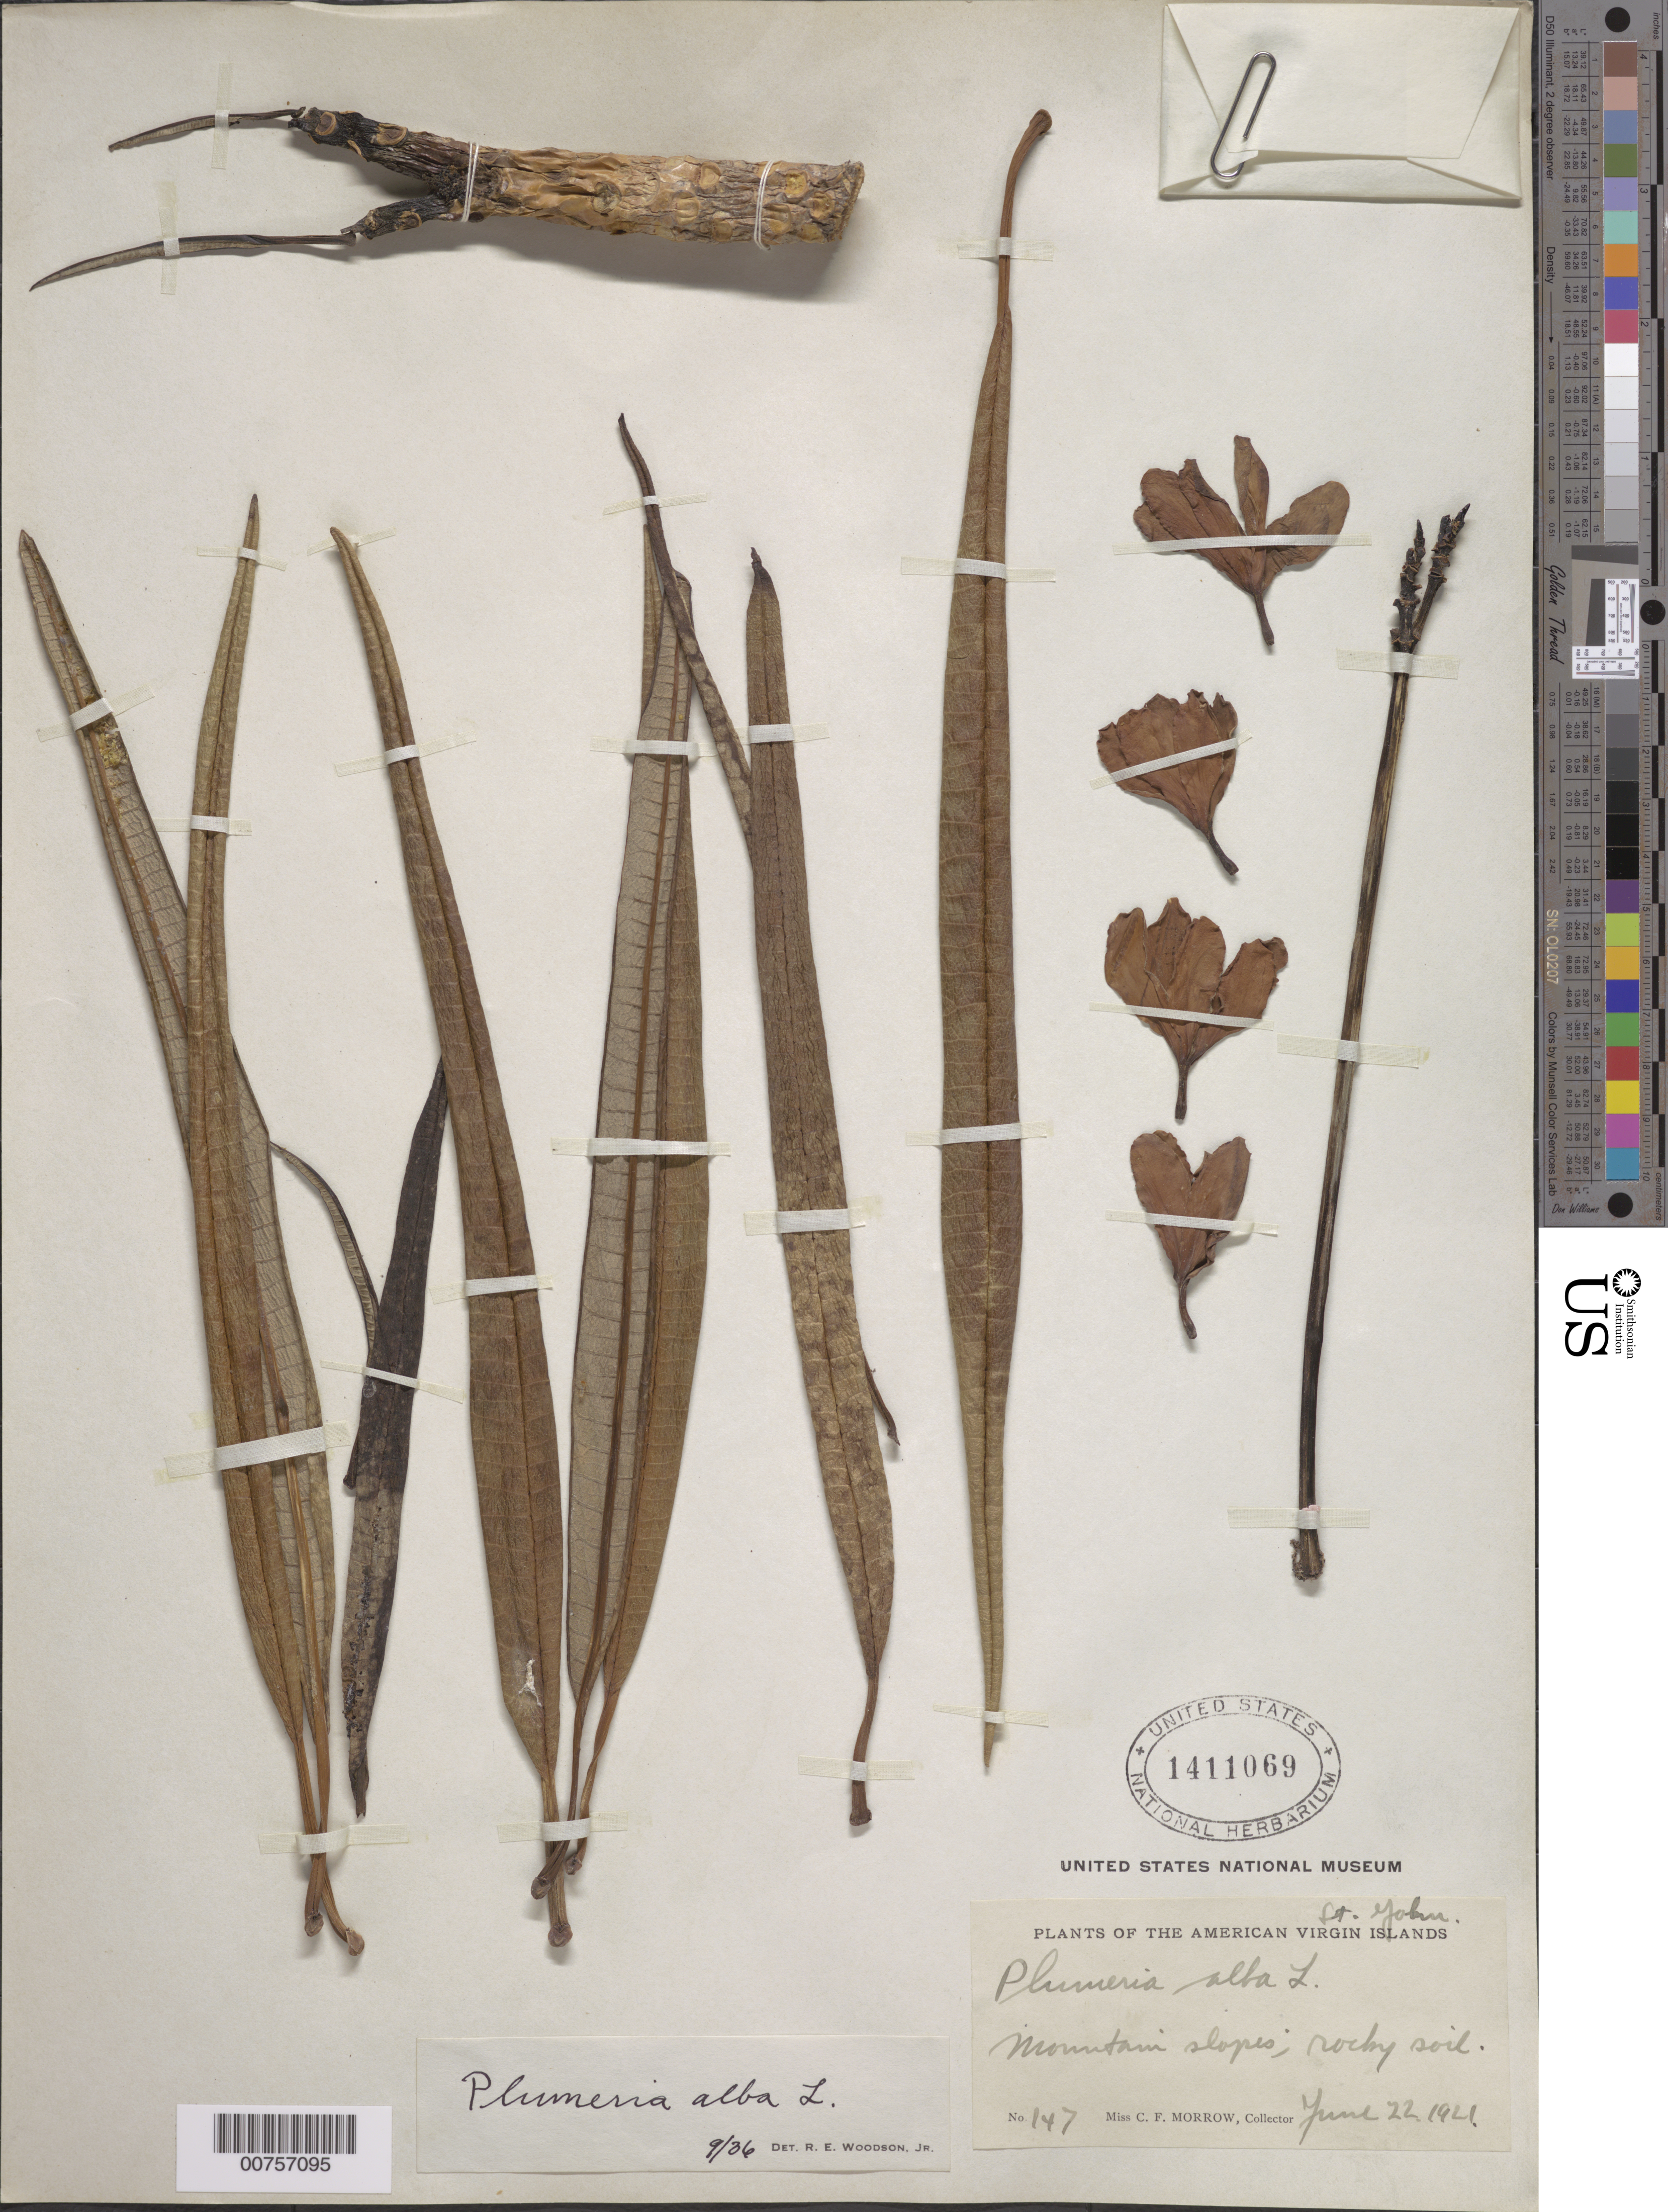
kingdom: Plantae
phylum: Tracheophyta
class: Magnoliopsida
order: Gentianales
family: Apocynaceae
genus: Plumeria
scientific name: Plumeria alba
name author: L.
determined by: Woodson, R. E., Jr.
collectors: C. Morrow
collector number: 147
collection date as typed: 22 Jun 1921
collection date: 1921-06-22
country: U.S. Virgin Islands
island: St. John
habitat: Mountain slopes; rocky soil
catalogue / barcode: US 1411069